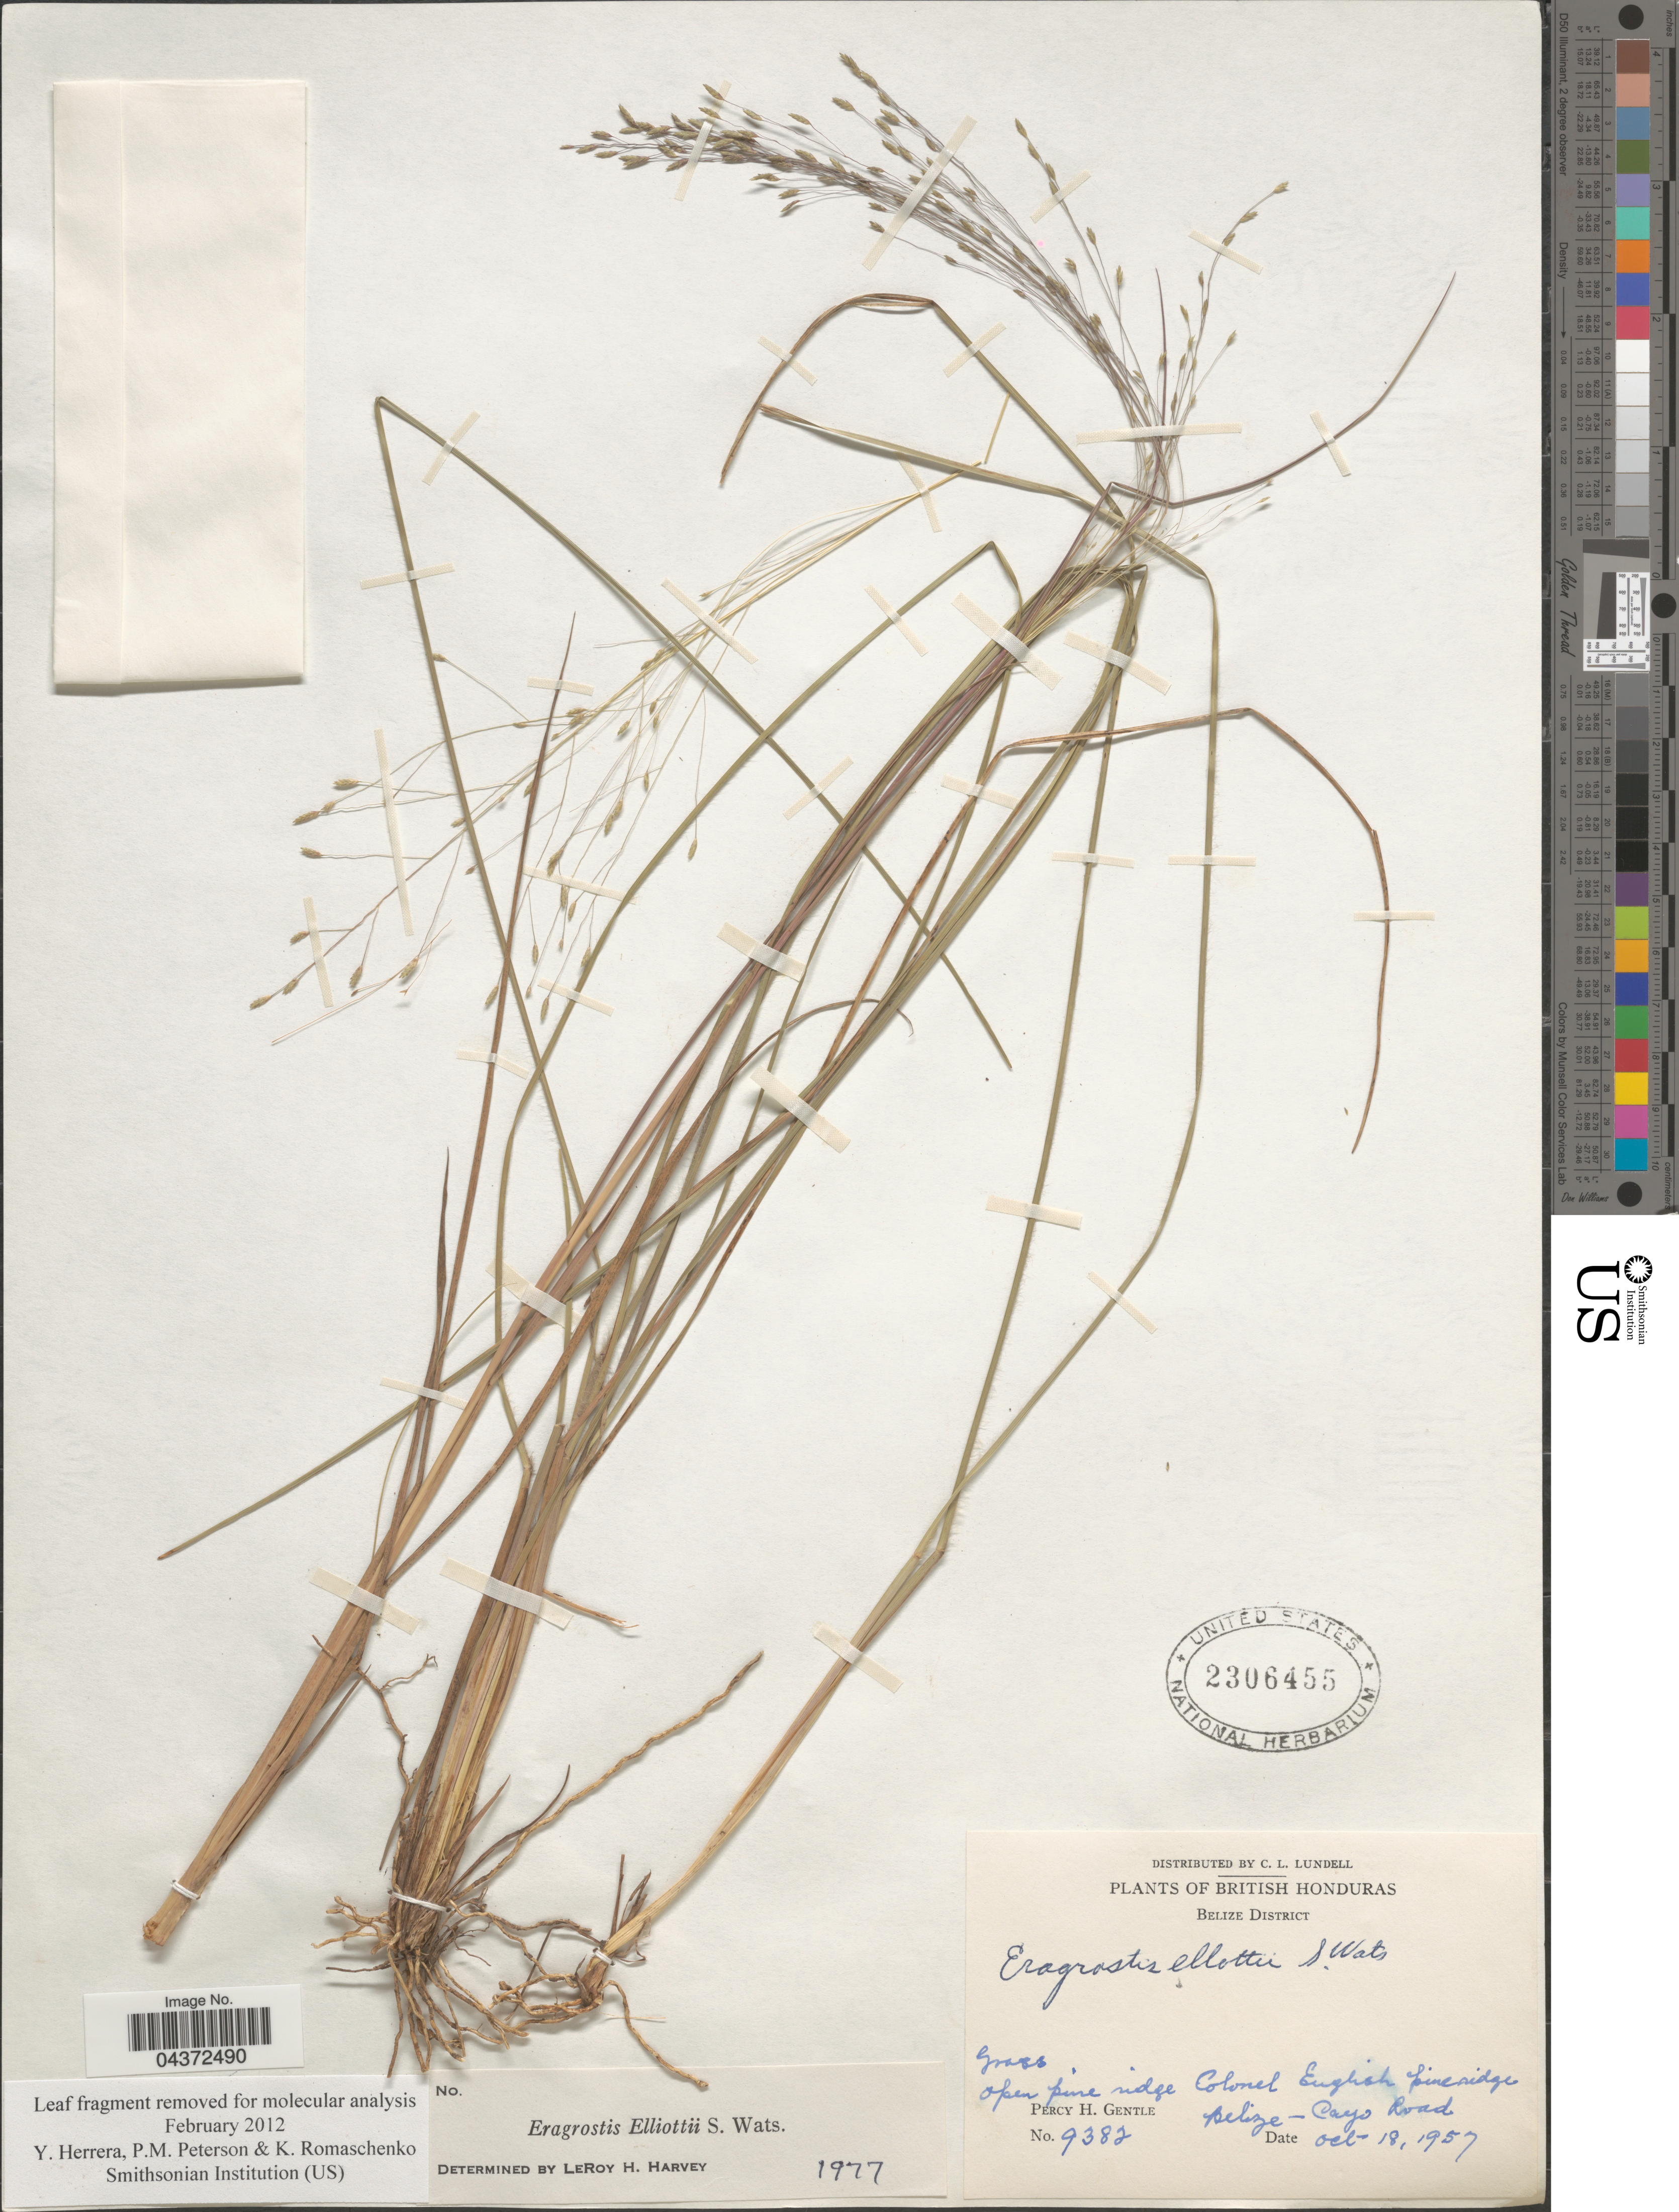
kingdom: Plantae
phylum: Tracheophyta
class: Liliopsida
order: Poales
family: Poaceae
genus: Eragrostis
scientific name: Eragrostis elliottii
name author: S. Watson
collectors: P. H. Gentle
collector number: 9382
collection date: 1957-10-18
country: Belize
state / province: Belize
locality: British Honduras. Belize District. Open pine ridge Colonel English pineridge. Belize-Cayo Road.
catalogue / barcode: US 2306455